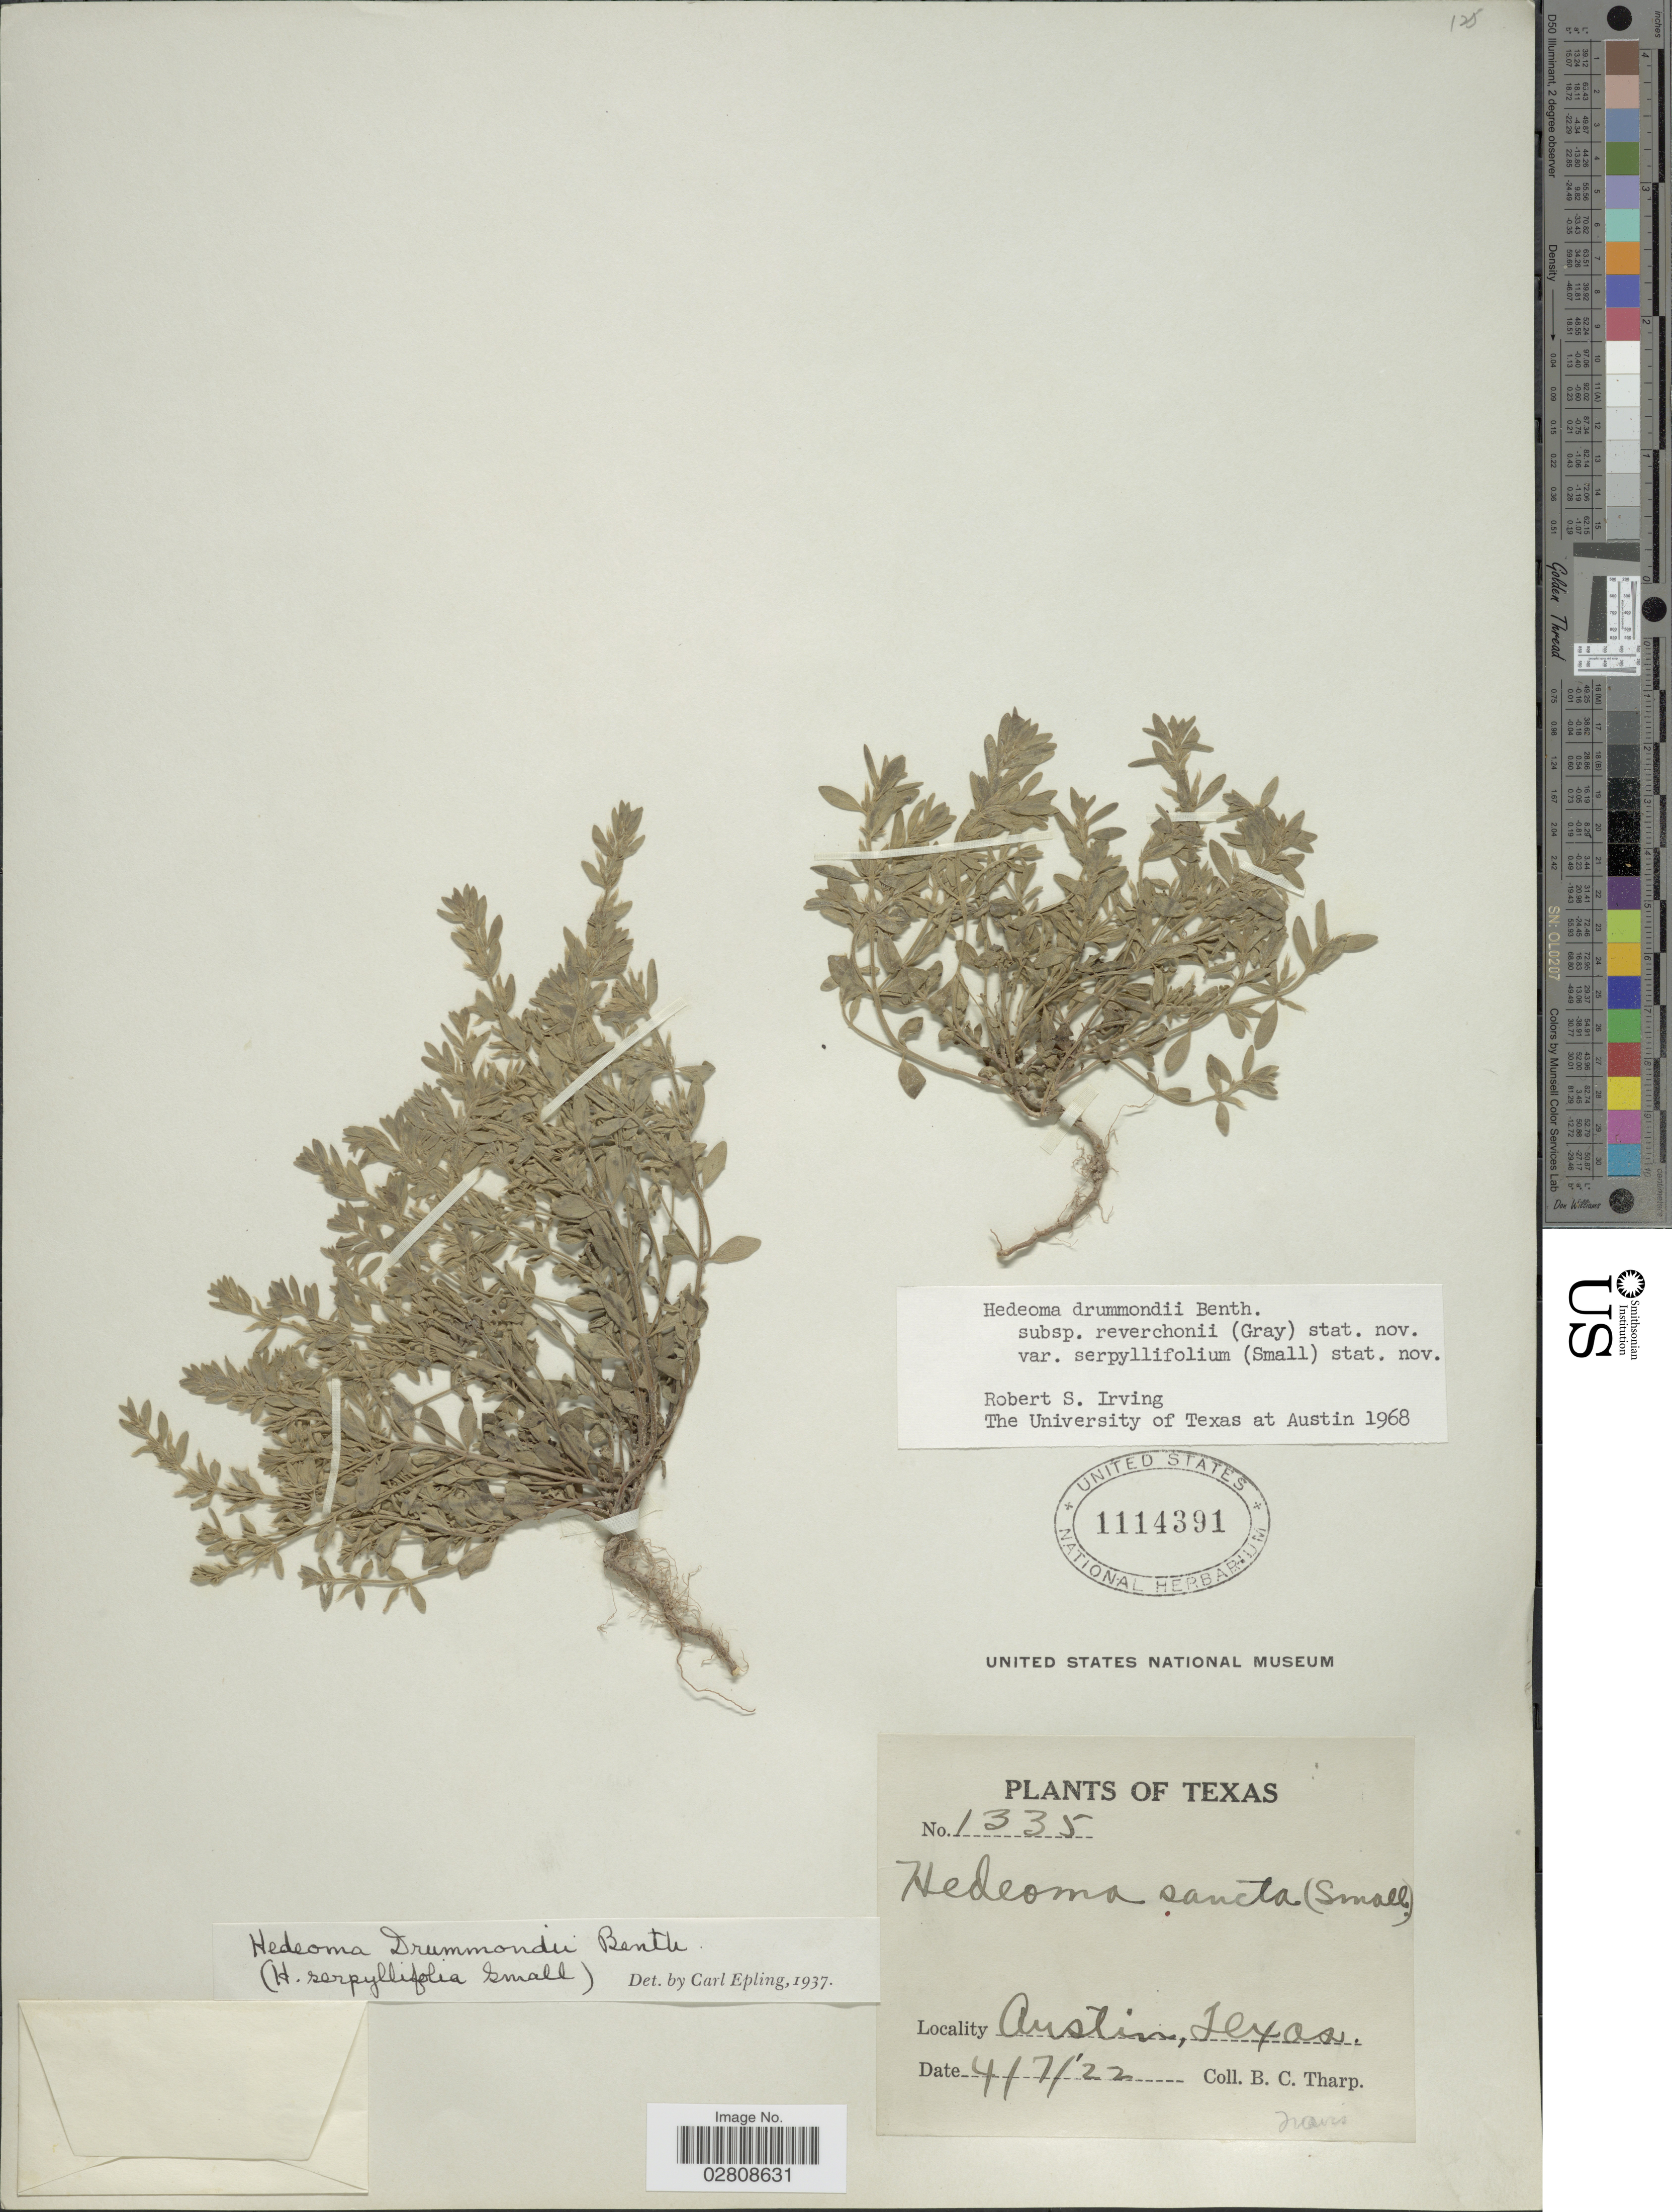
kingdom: Plantae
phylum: Tracheophyta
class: Magnoliopsida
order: Lamiales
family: Lamiaceae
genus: Hedeoma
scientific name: Hedeoma drummondii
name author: Benth.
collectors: B. C. Tharp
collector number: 1335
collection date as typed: Transcribed d/m/y: 7/4/22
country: United States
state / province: Texas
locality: Austin. Travis.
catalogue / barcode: US 1114391